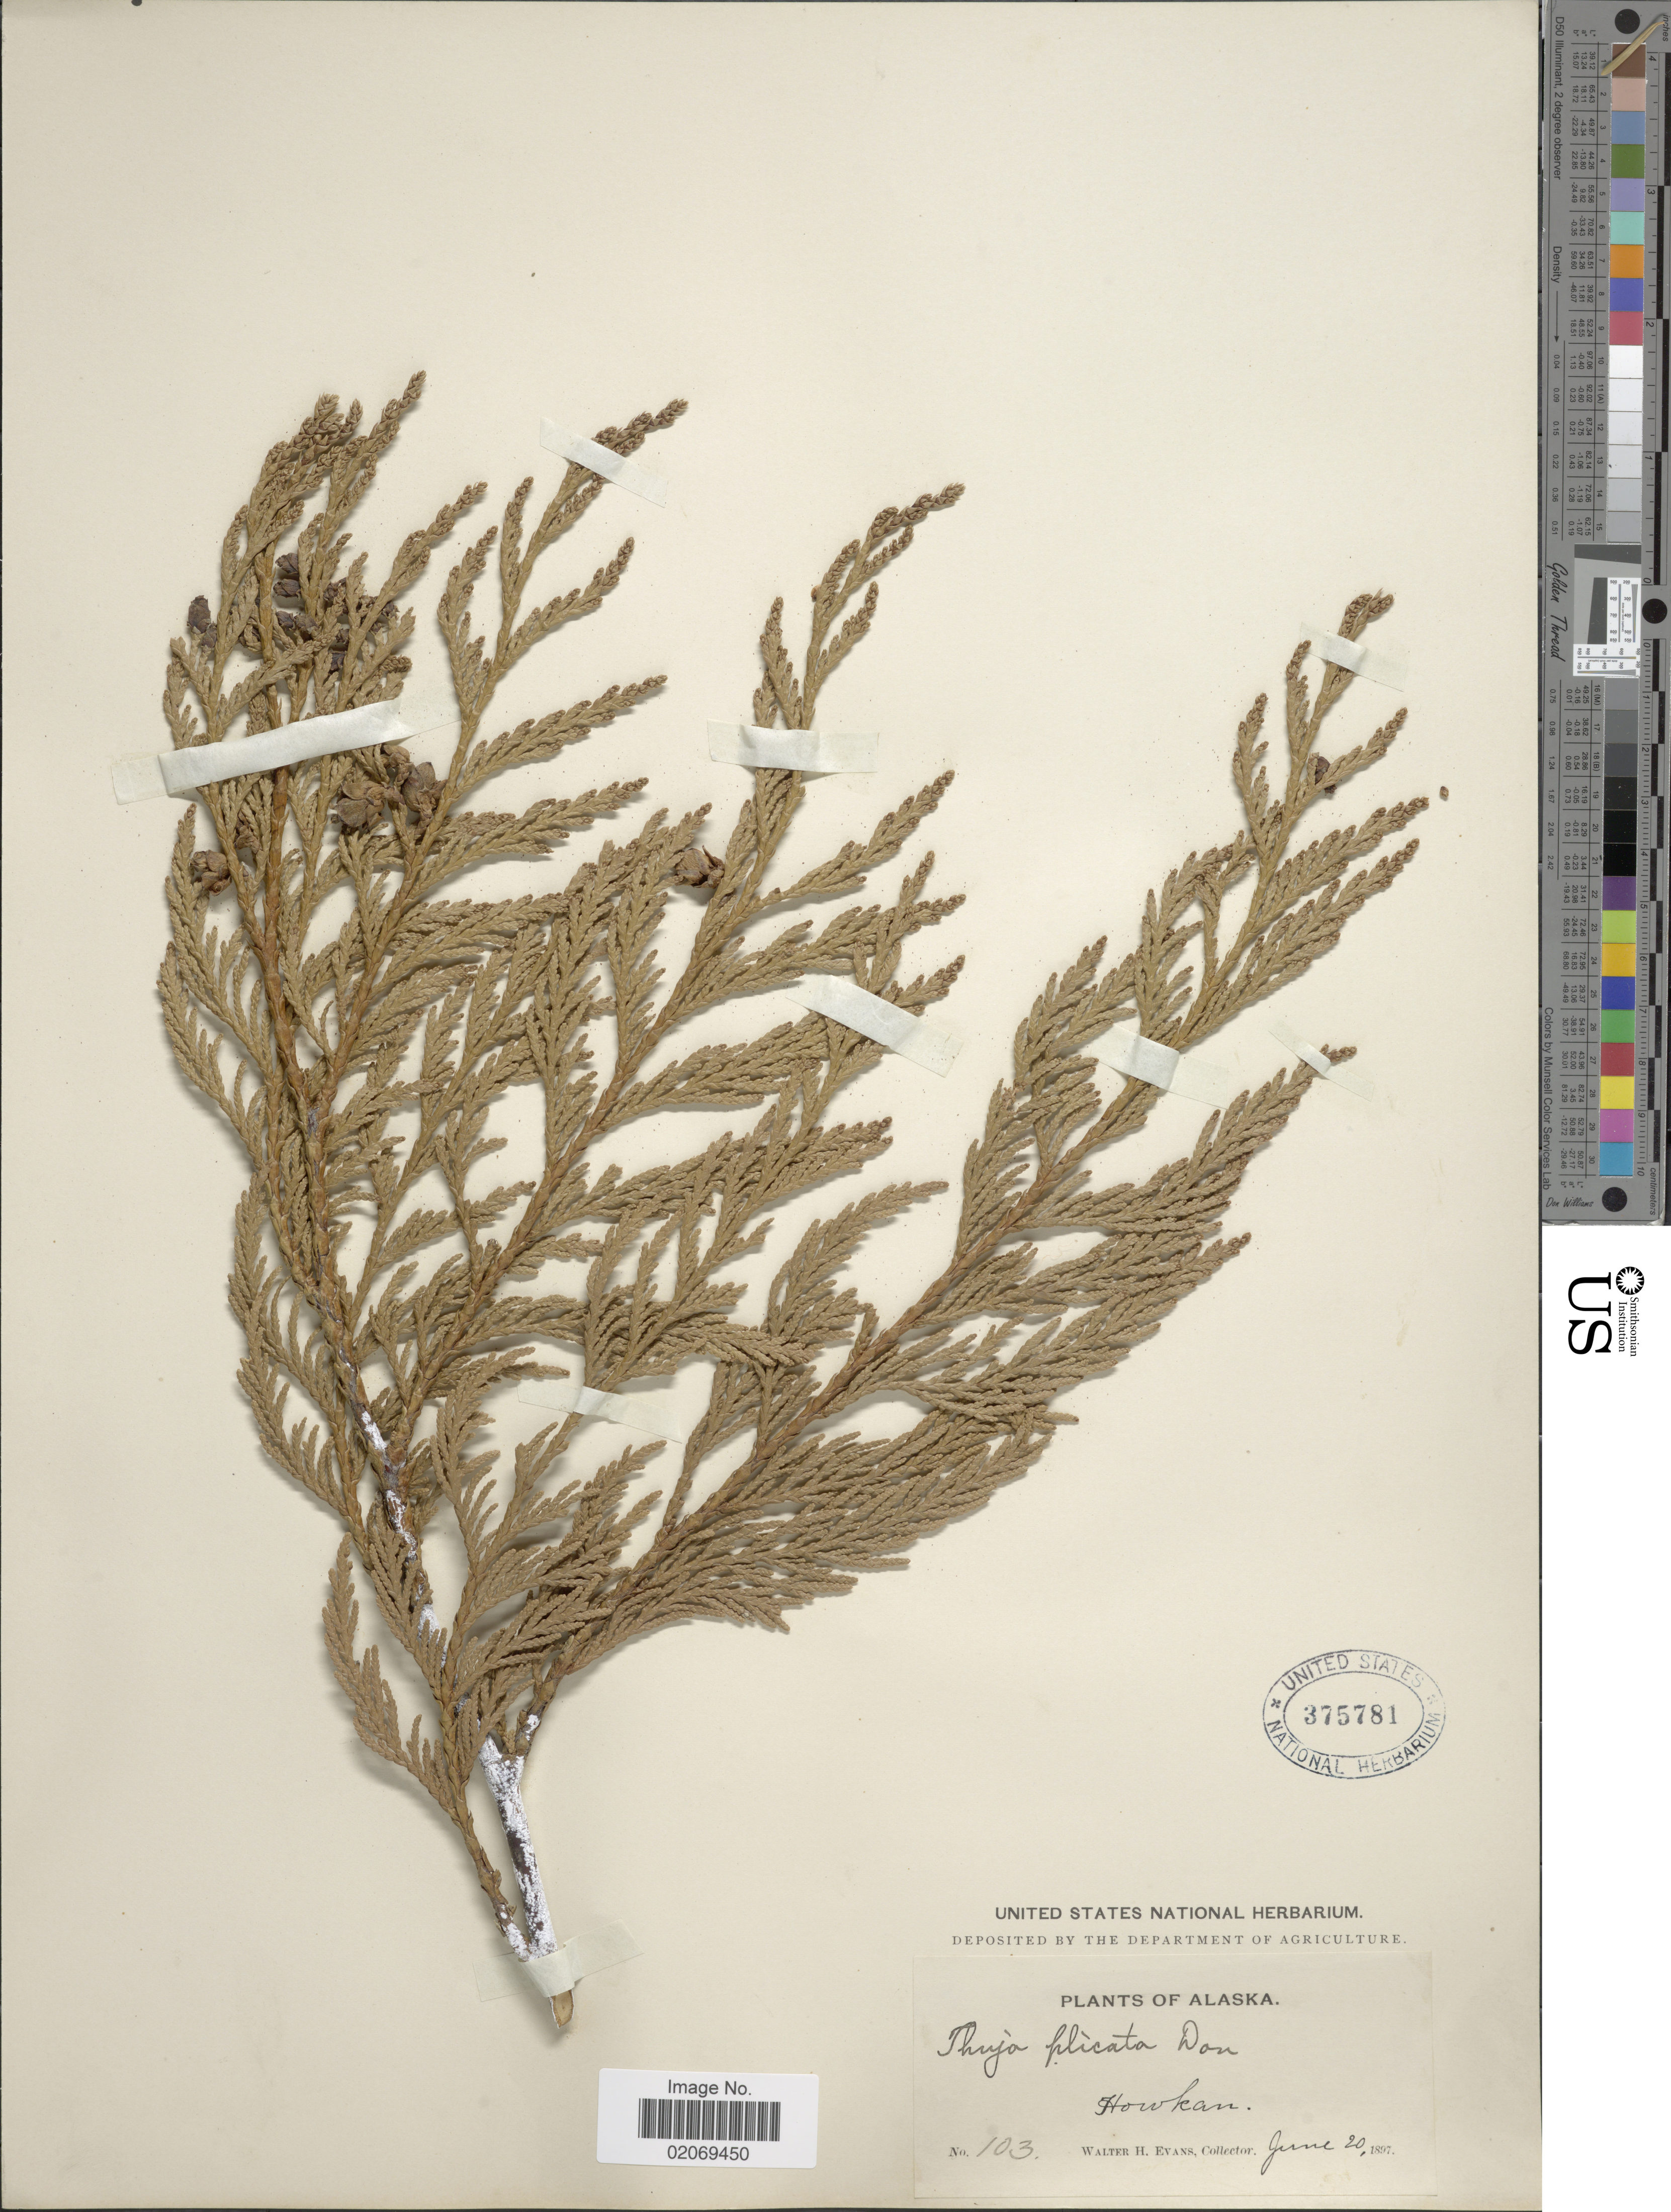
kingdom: Plantae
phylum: Tracheophyta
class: Pinopsida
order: Pinales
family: Cupressaceae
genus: Thuja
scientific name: Thuja plicata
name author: Donn & D. Don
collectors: W. H. Evans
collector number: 103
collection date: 1897-06-20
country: United States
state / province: Alaska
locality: Howkan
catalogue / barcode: US 375781